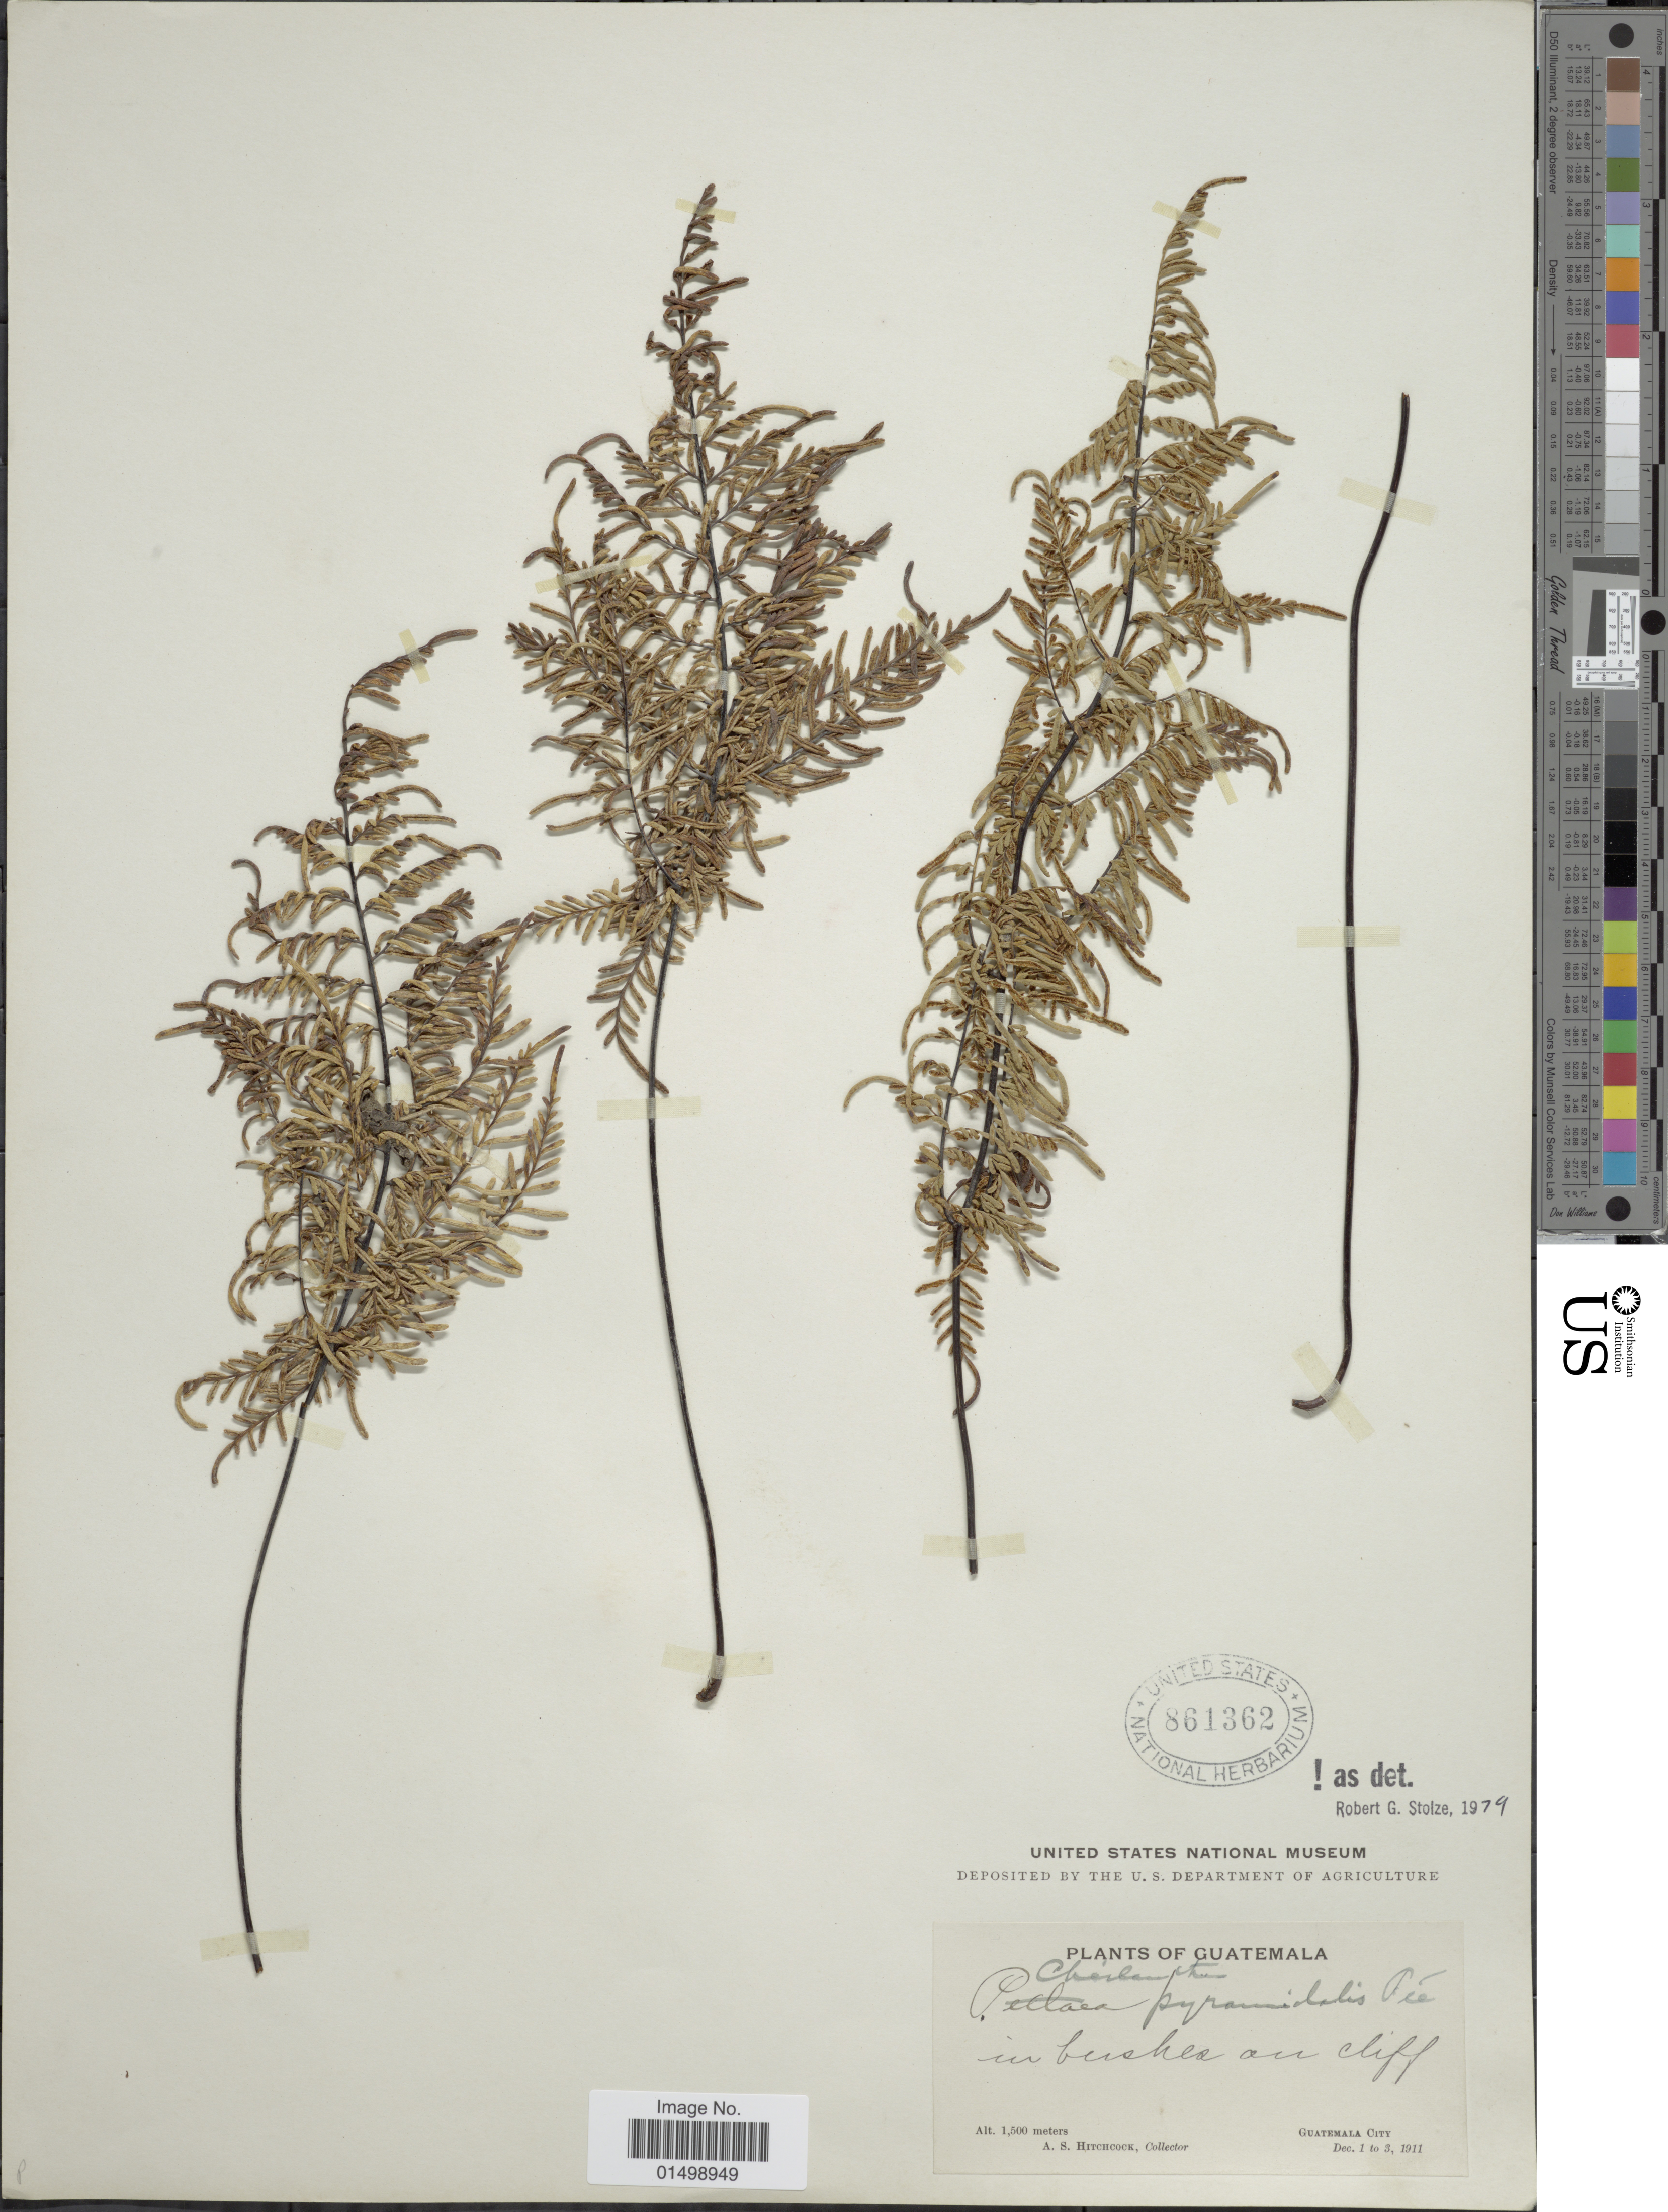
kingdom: Plantae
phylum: Tracheophyta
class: Polypodiopsida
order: Polypodiales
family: Pteridaceae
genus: Cheilanthes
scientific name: Cheilanthes pyramidalis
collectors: A. S. Hitchcock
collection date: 1911-12-01/1911-12-03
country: Guatemala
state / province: Guatemala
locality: Guatemala City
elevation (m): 1500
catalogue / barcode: US 861362